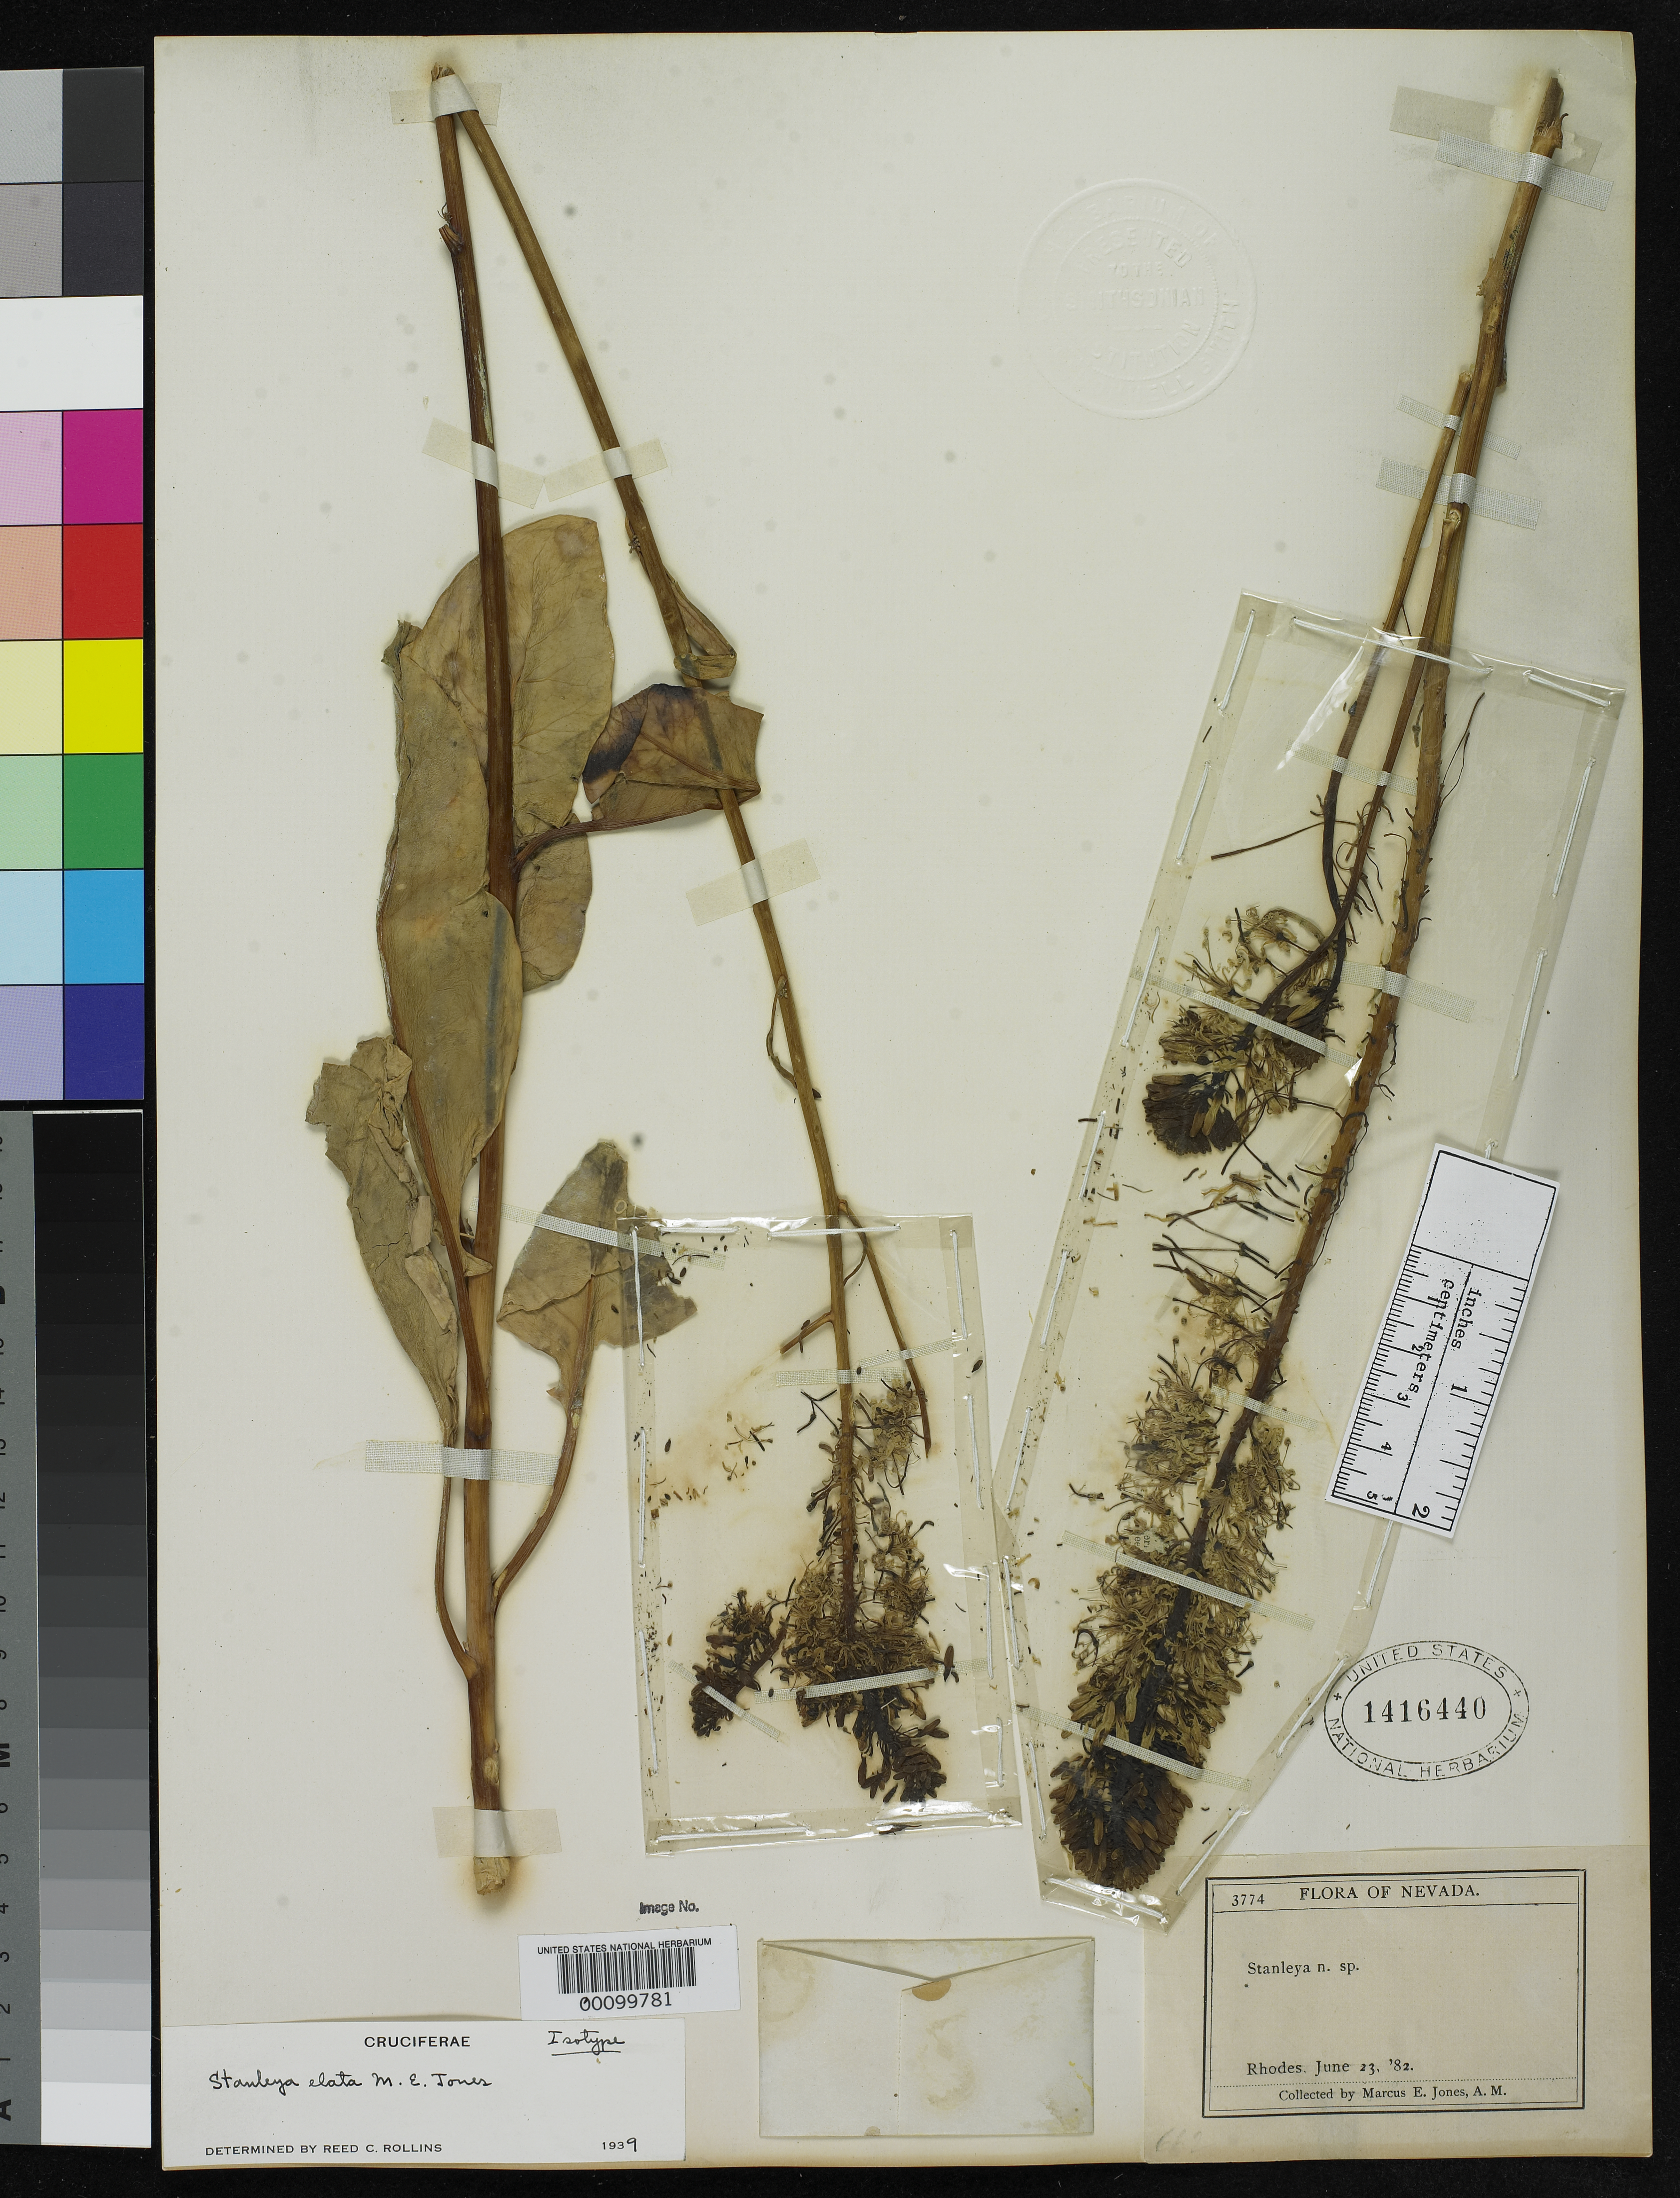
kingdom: Plantae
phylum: Tracheophyta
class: Magnoliopsida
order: Brassicales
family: Brassicaceae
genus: Stanleya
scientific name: Stanleya elata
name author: M.E. Jones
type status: Isotype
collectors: M. E. Jones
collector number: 3774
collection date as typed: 23 Jun 1882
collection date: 1882-06-23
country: United States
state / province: Nevada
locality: Rhodes.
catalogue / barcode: US 1416440